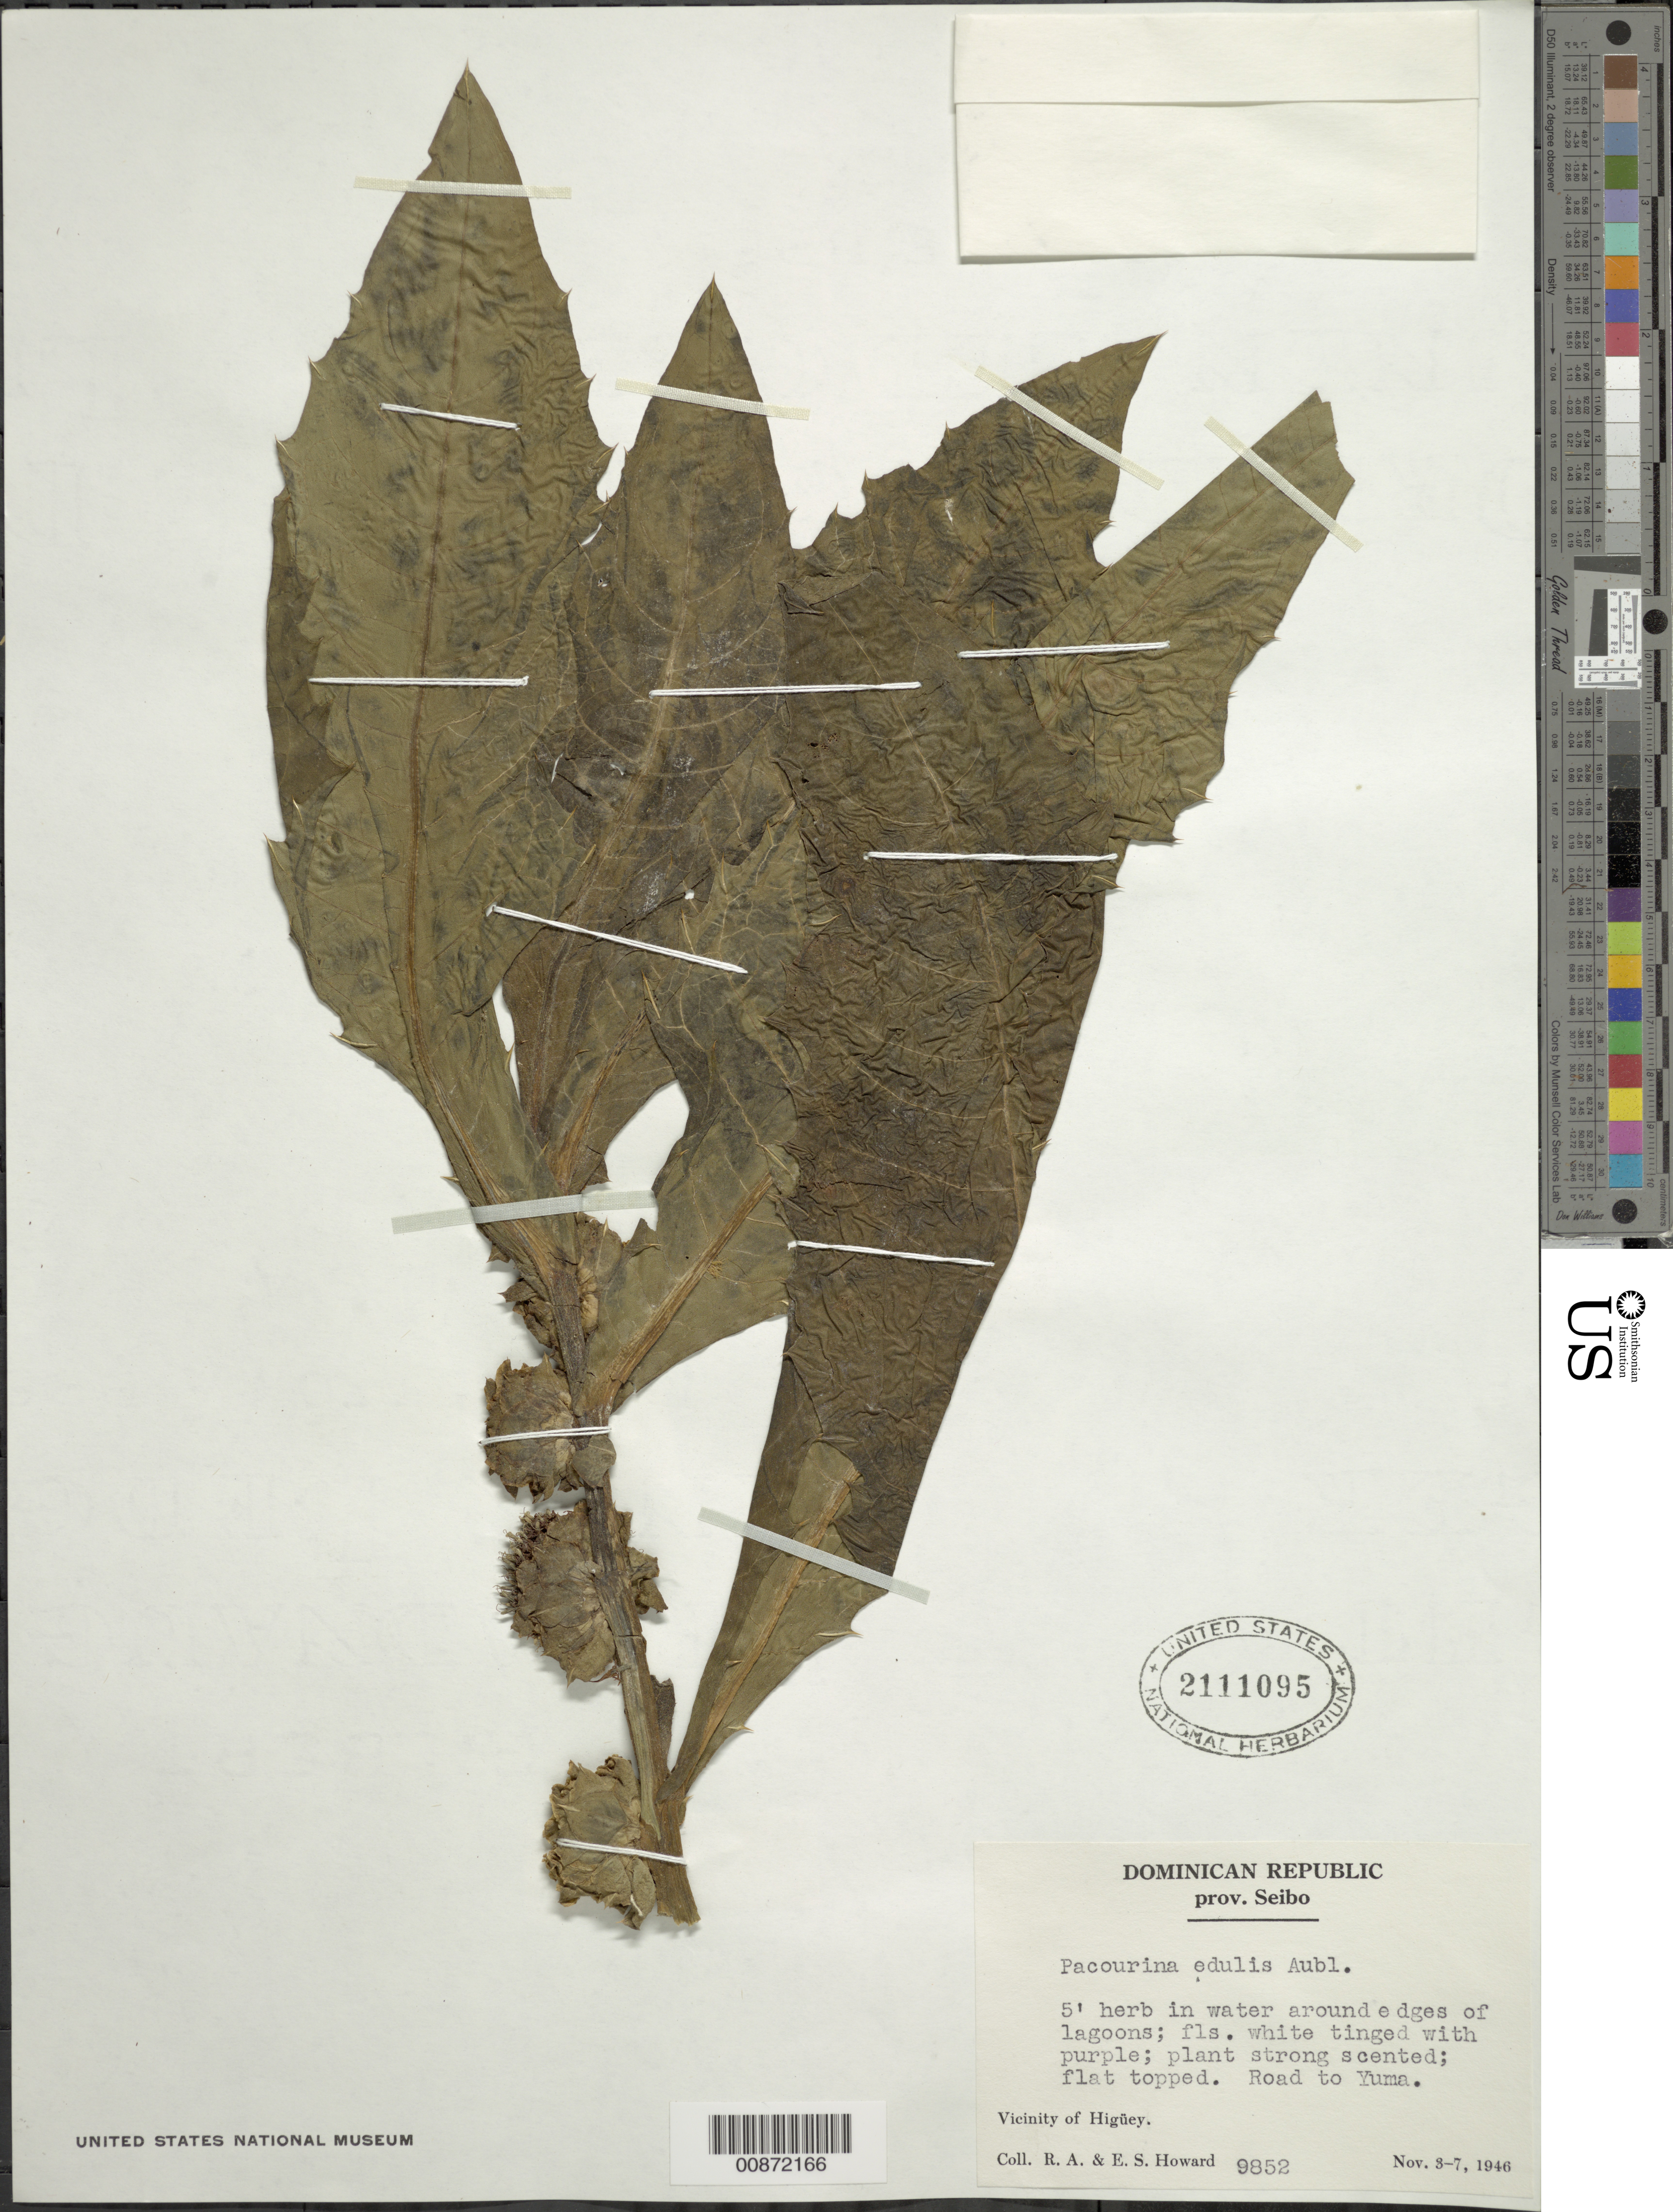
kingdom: Plantae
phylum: Tracheophyta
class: Magnoliopsida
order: Asterales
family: Asteraceae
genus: Pacourina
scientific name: Pacourina edulis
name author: Aubl.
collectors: E. S. Howard & E. S. Howard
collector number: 9852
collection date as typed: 03 Nov 1946 to 07 Nov 1946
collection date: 1946-11-03/1946-11-07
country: Dominican Republic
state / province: El Seibo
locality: Road to Yuma. Vicinity of Higüey.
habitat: In water around edges of lagoons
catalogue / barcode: US 2111095